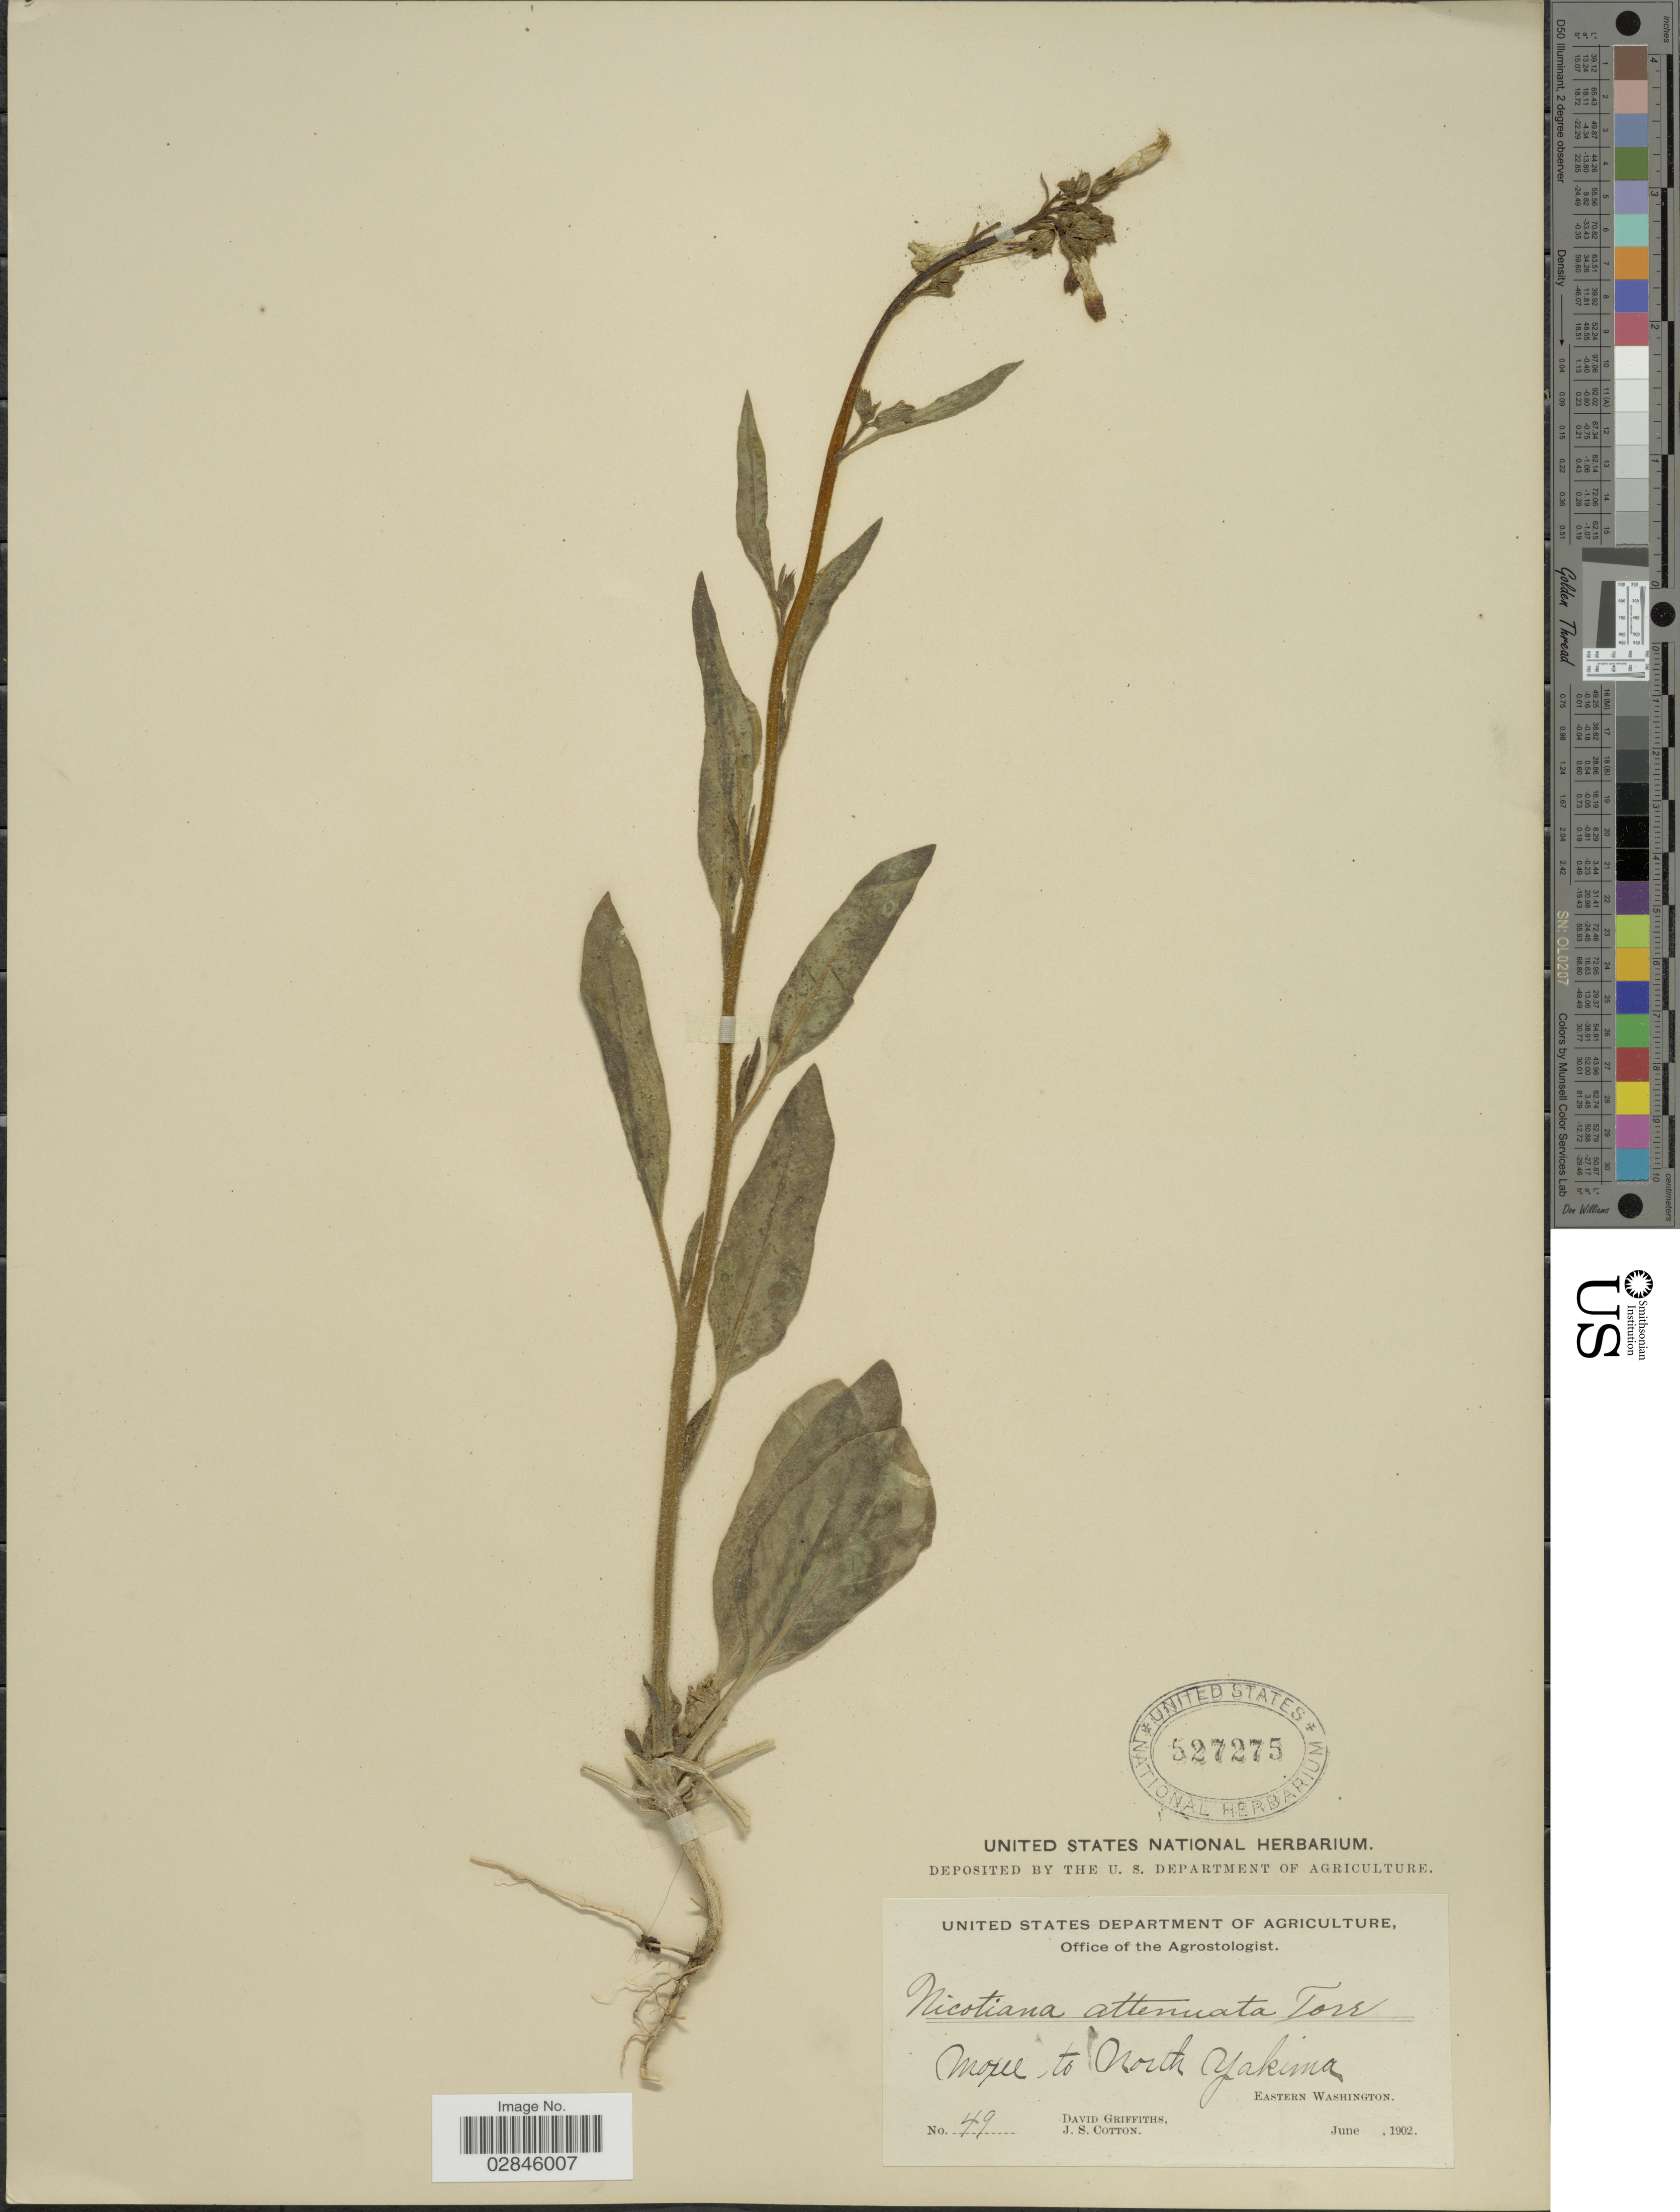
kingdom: Plantae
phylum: Tracheophyta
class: Magnoliopsida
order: Solanales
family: Solanaceae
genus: Nicotiana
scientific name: Nicotiana attenuata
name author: Torr. ex S. Watson in C. King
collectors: D. Griffiths & J. S. Cotton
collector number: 49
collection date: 1902-06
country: United States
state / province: Washington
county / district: Yakima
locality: Moxee to North Yakima, Eastern Washington.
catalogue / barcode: US 527275